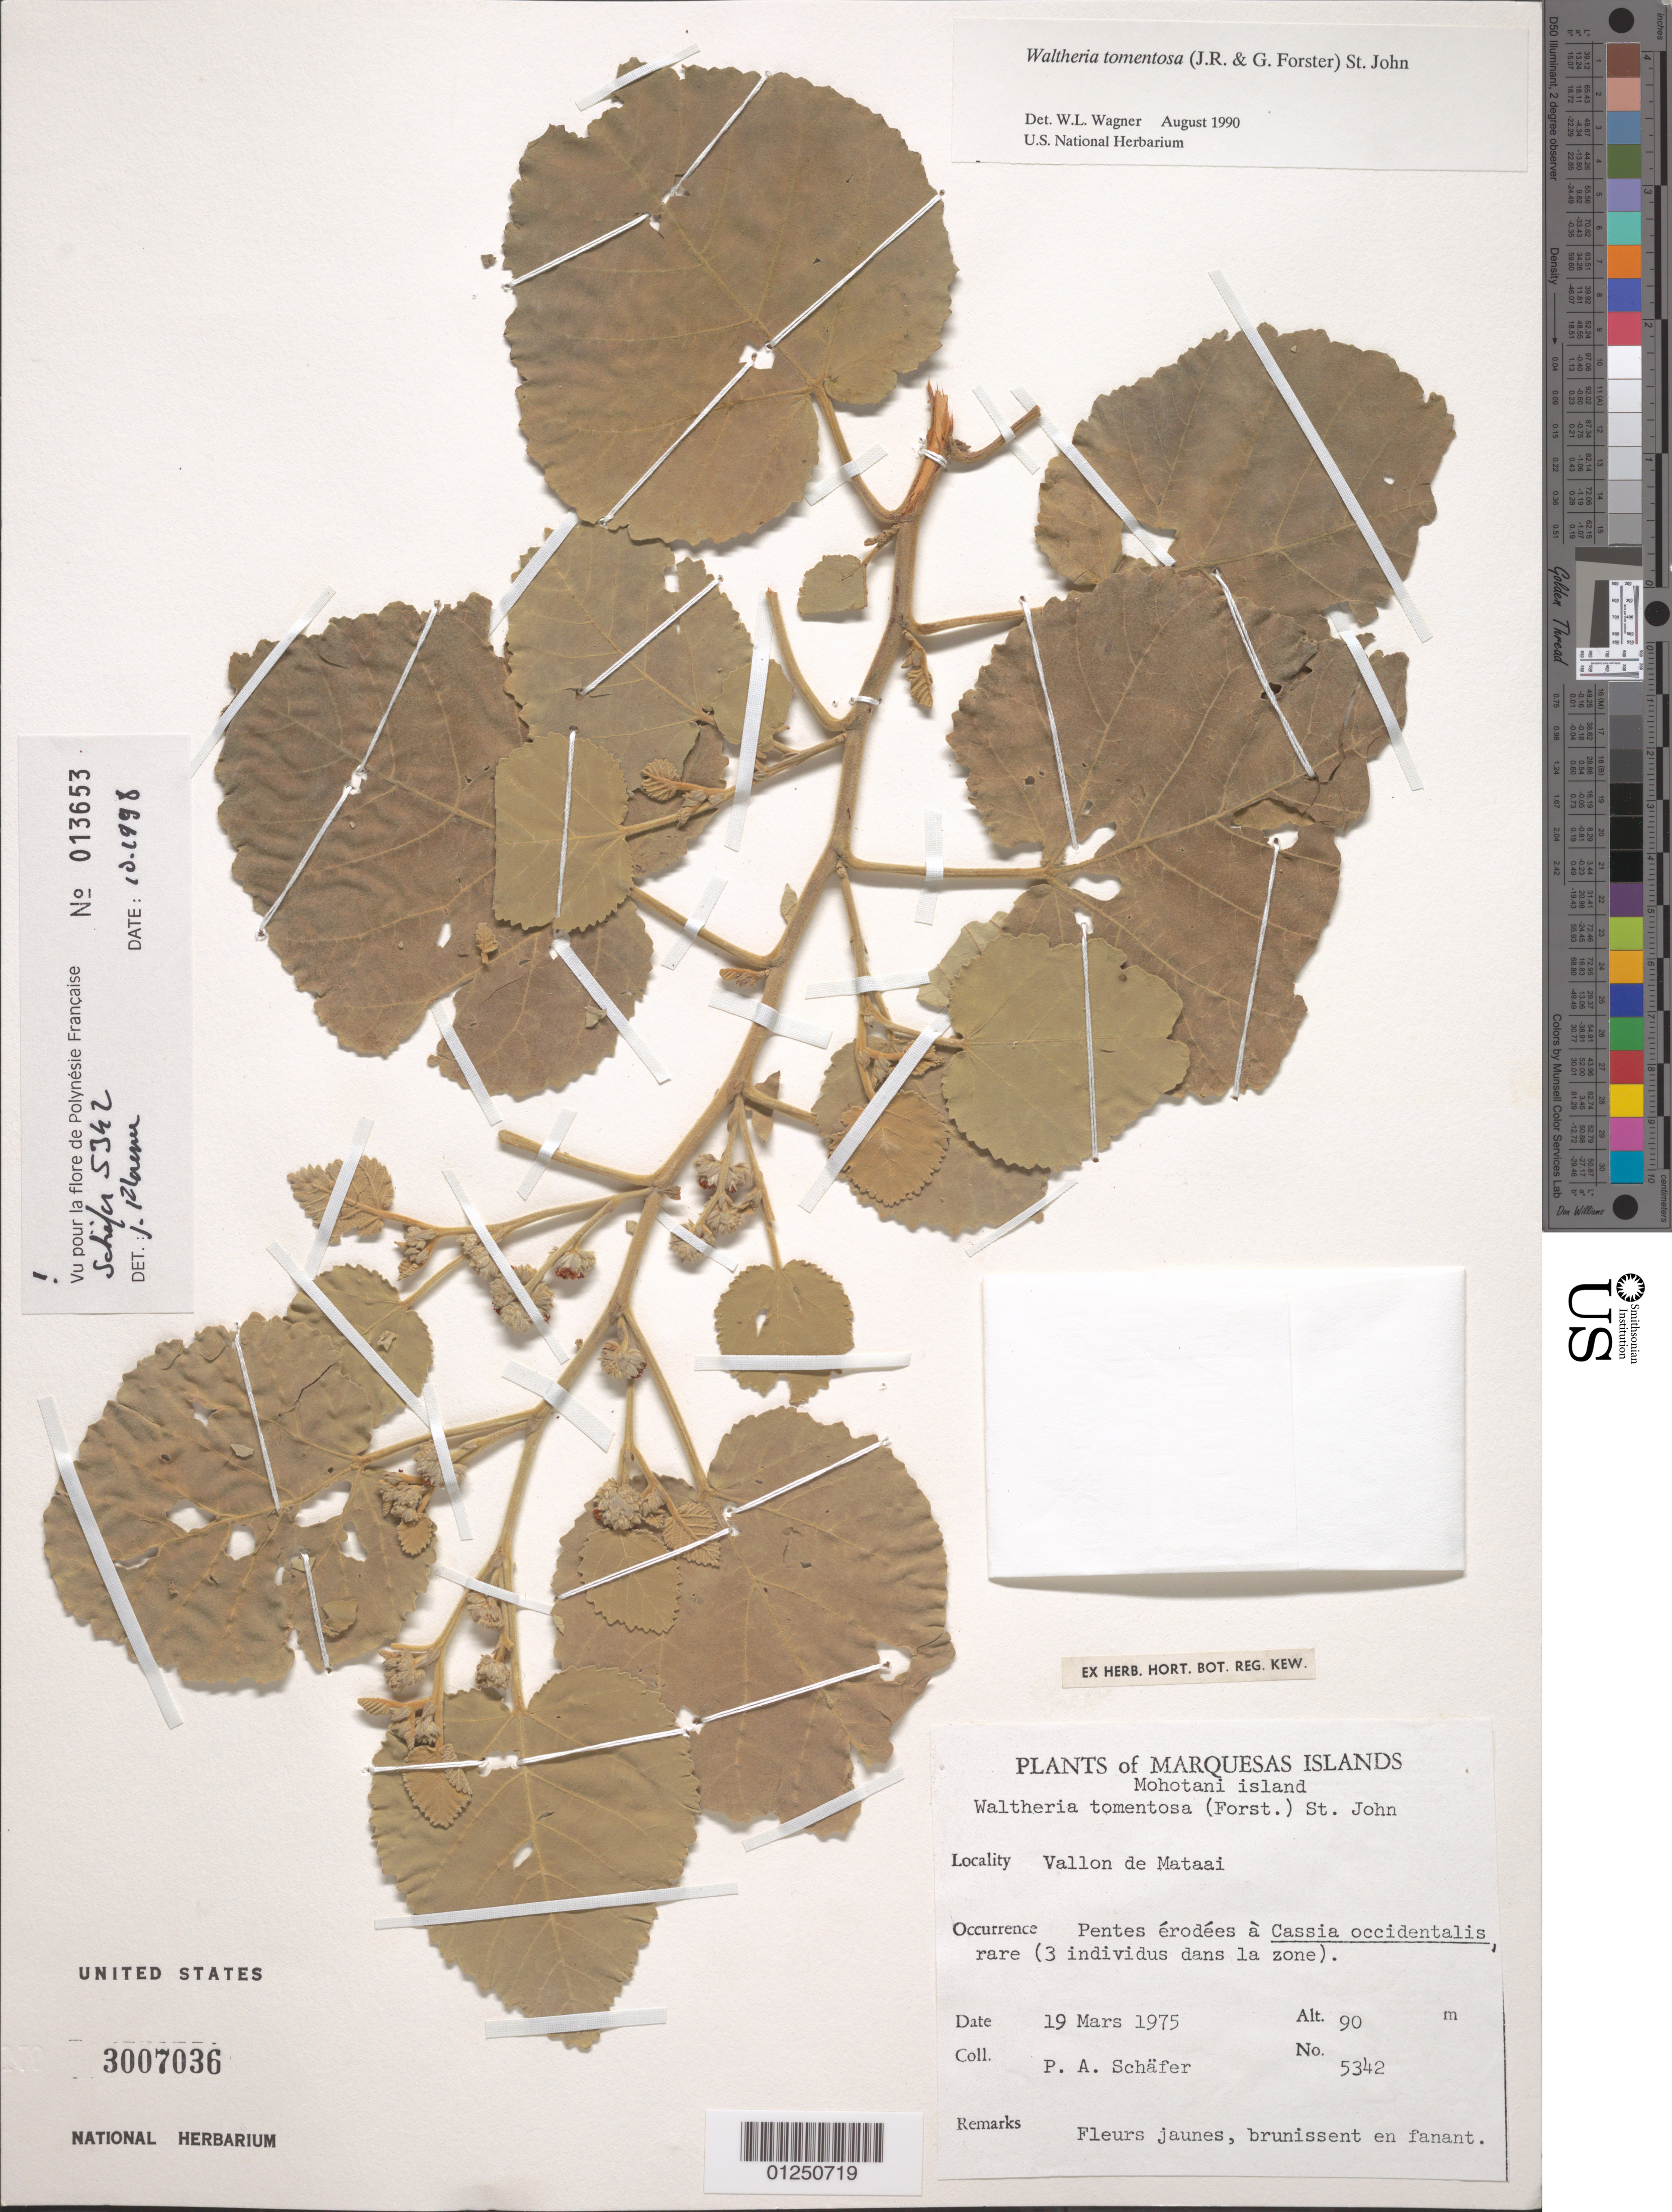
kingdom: Plantae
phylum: Tracheophyta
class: Magnoliopsida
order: Malvales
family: Malvaceae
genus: Waltheria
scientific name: Waltheria tomentosa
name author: (J.R. Forst. & G. Forst.) H. St. John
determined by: Wagner, W. L., (BOT), Smithsonian Institution - National Museum of Natural History (UNITED STATES)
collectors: P. A. Schäfer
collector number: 5342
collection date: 1975-03-19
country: French Polynesia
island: Mohotani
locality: Vallon de Mataai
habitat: Pentes érodées à Cassia occidentalis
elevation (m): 90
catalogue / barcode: US 3007036